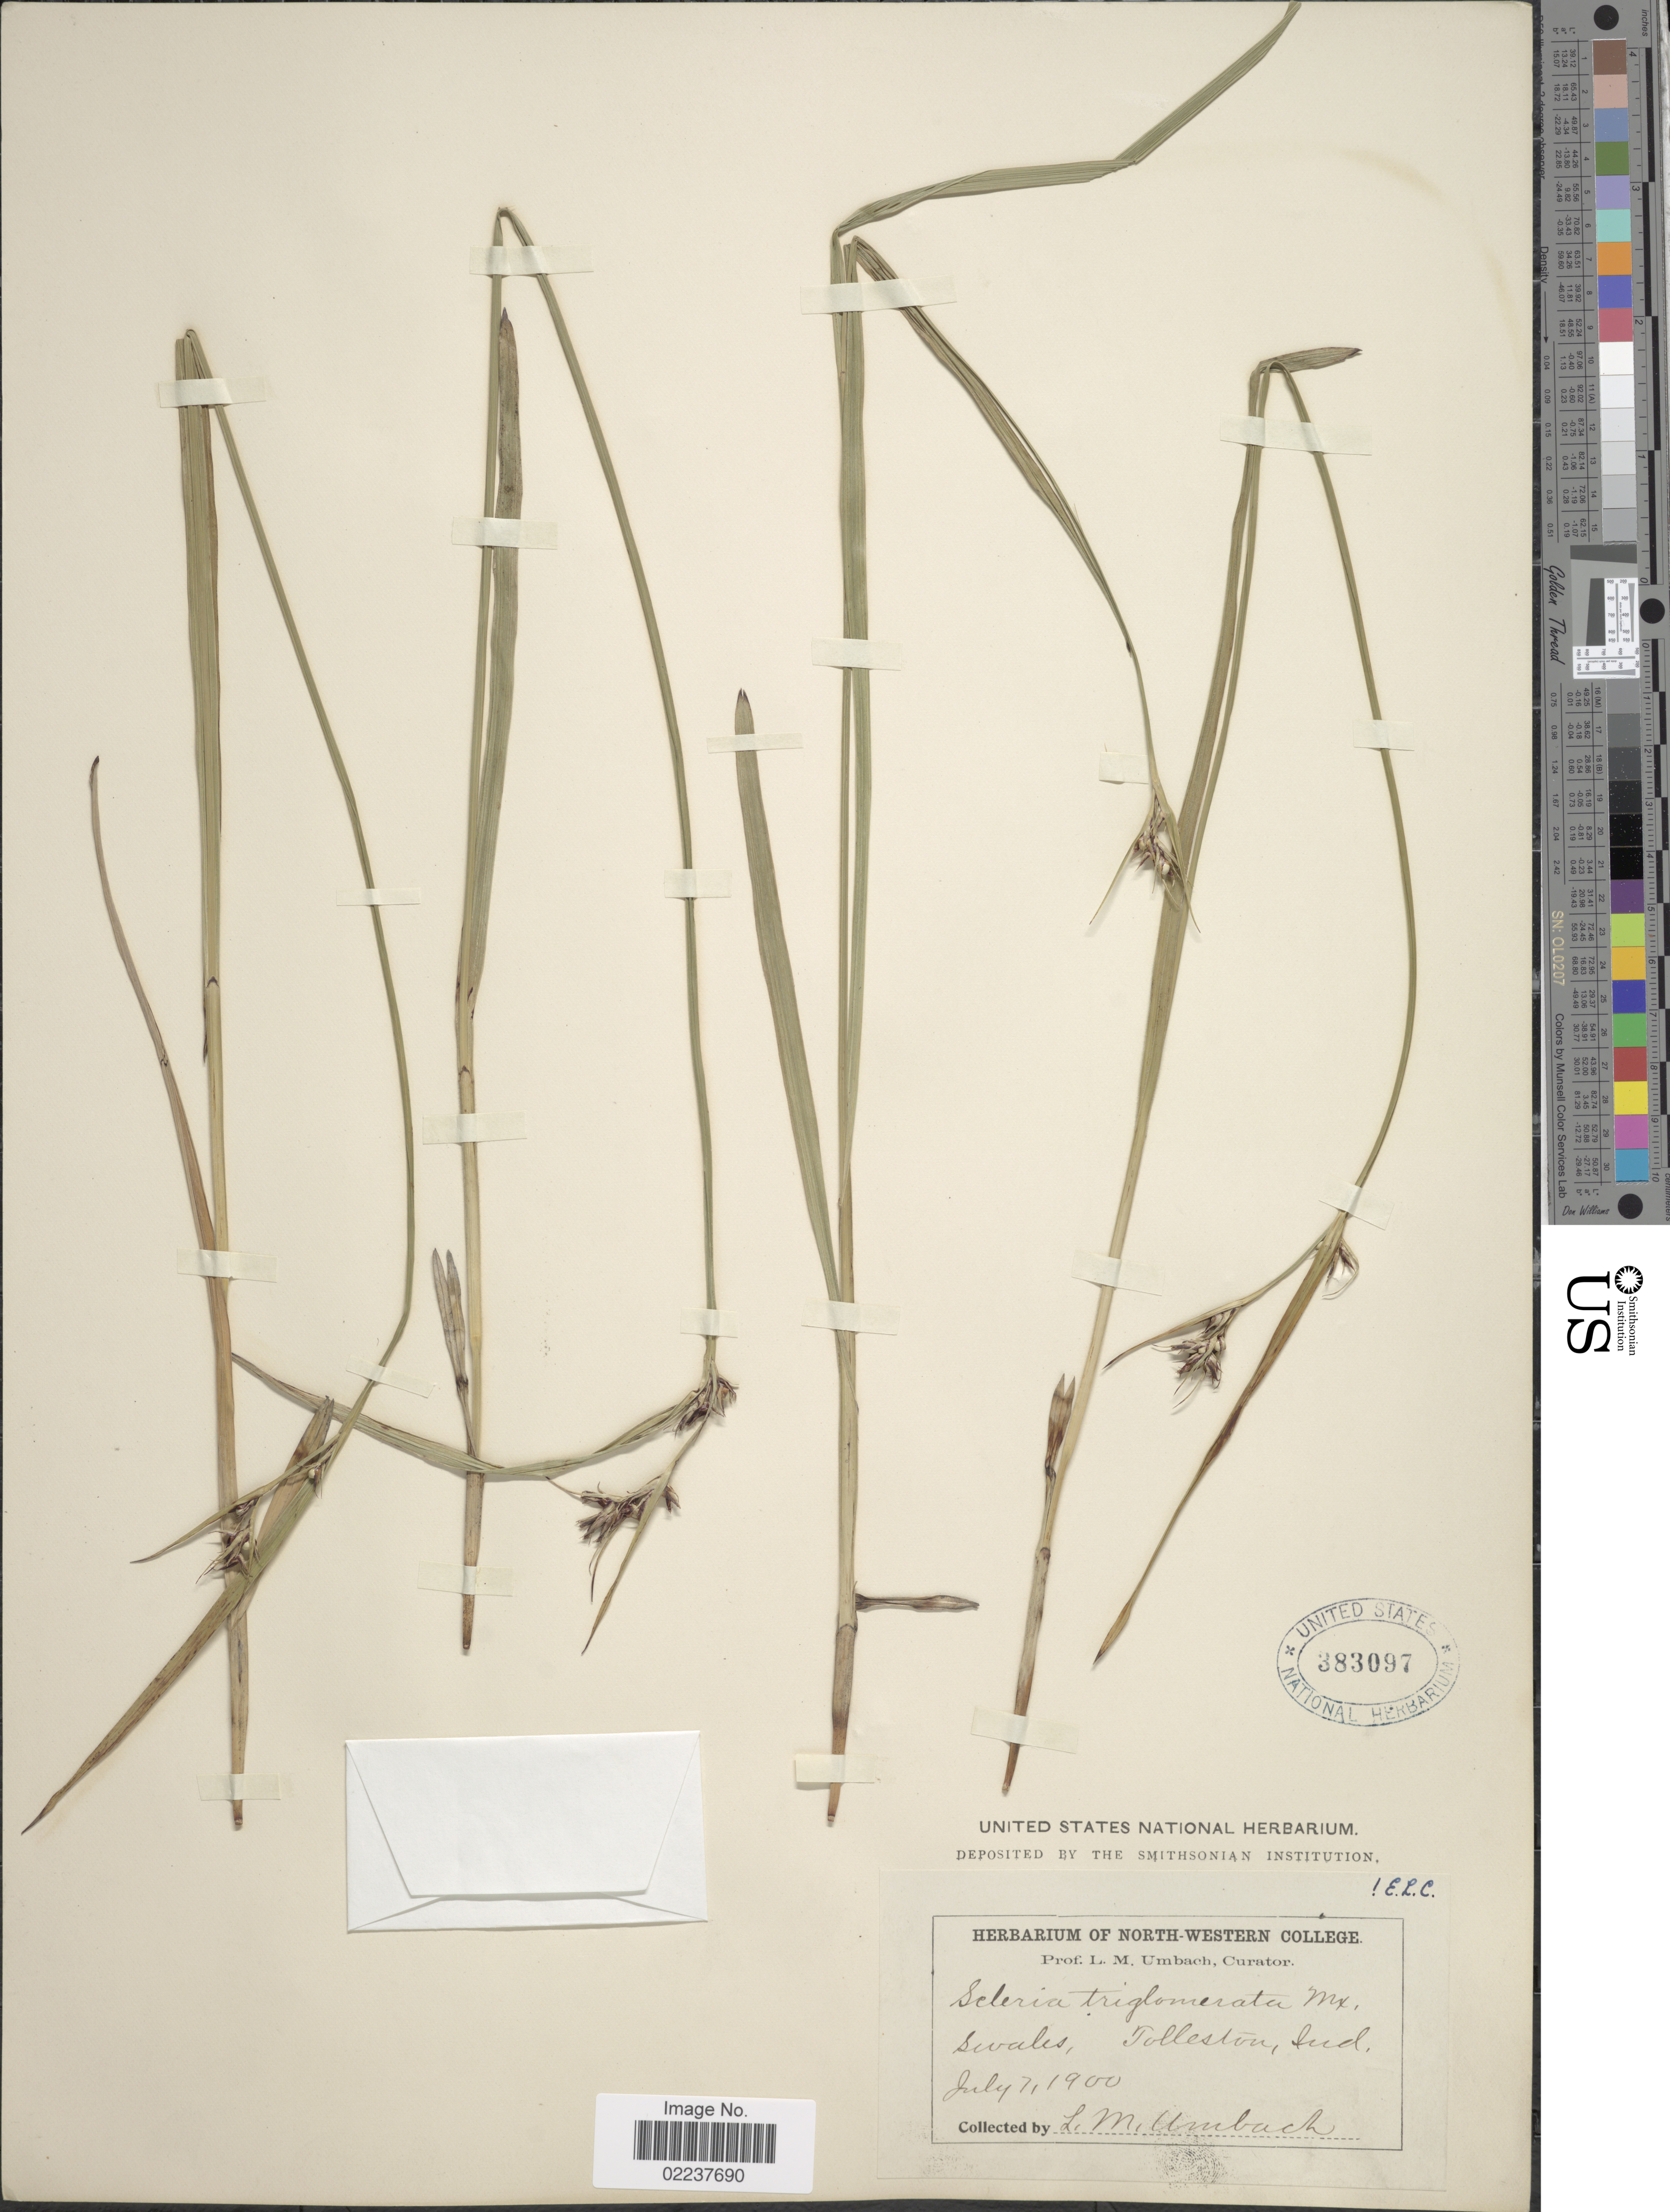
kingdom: Plantae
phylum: Tracheophyta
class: Liliopsida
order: Poales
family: Cyperaceae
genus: Scleria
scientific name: Scleria triglomerata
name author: Michx.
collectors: L. M. Umbach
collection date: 1900-07-07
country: United States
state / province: Indiana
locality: Swales, Tolleston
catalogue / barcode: US 383097